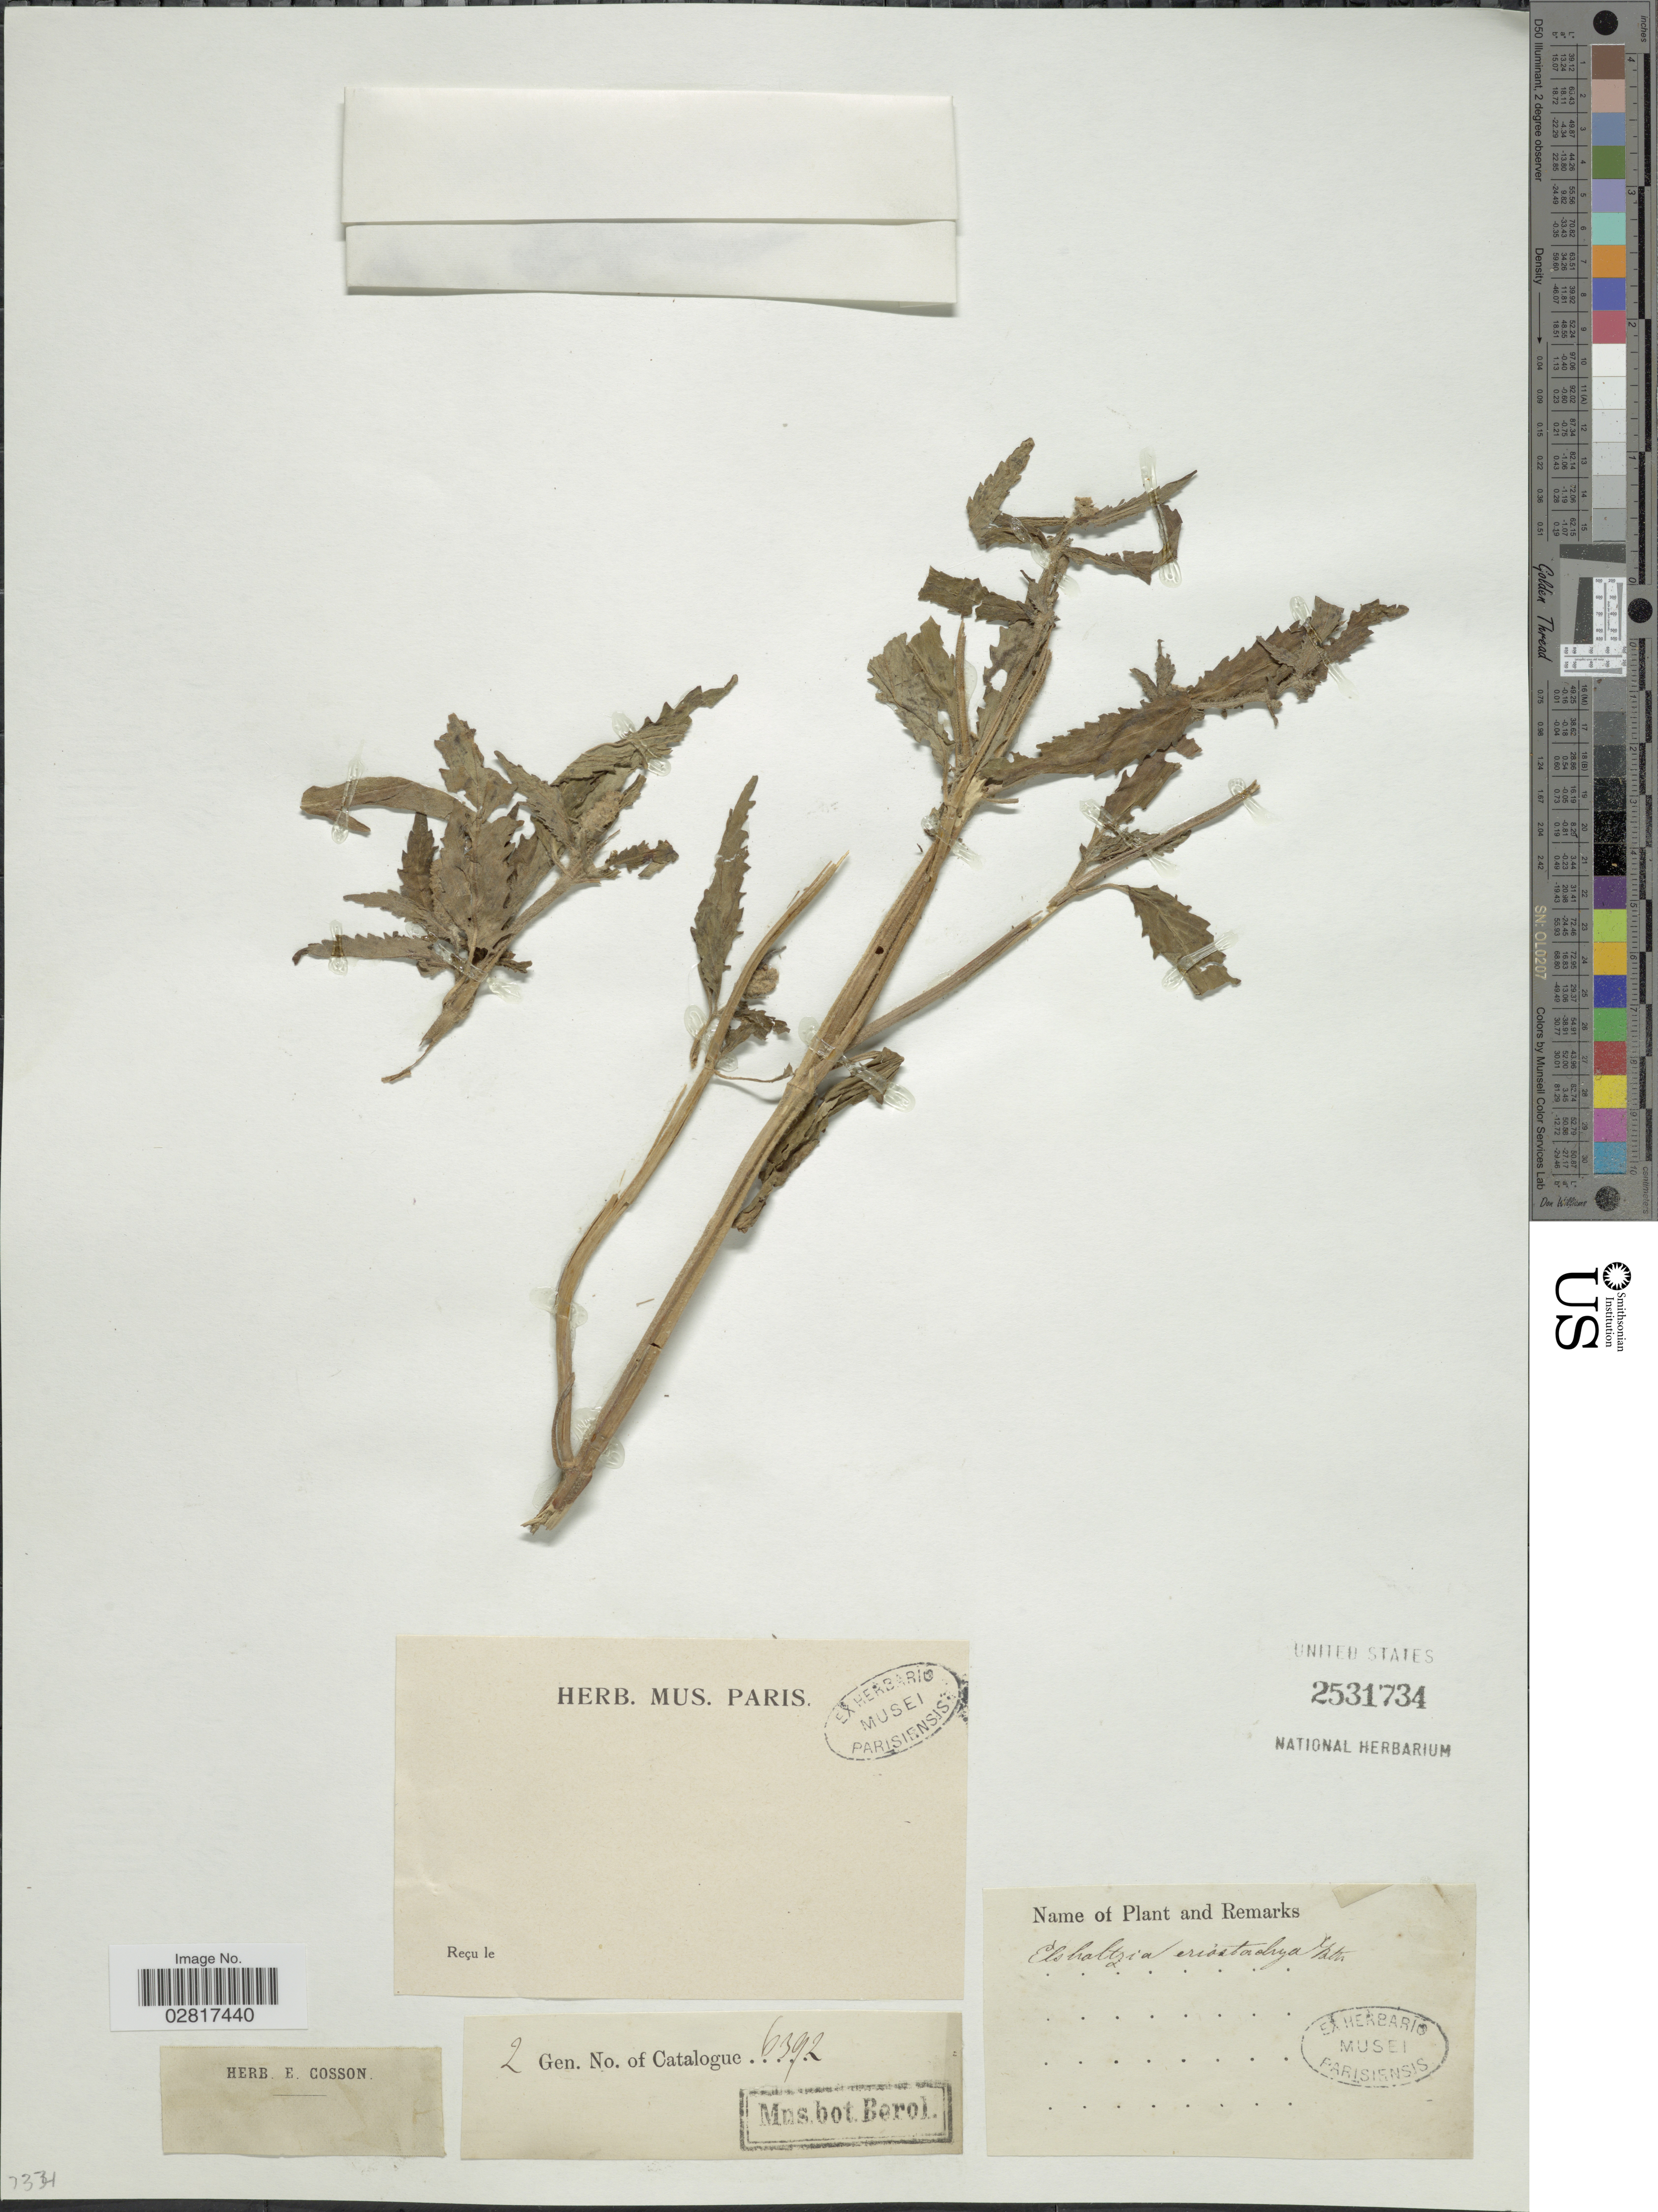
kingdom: Plantae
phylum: Tracheophyta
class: Magnoliopsida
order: Lamiales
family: Lamiaceae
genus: Elsholtzia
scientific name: Elsholtzia eriostachya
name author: (Benth.) Benth.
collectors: ex herb. E. Cosson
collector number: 6392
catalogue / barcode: US 2531734